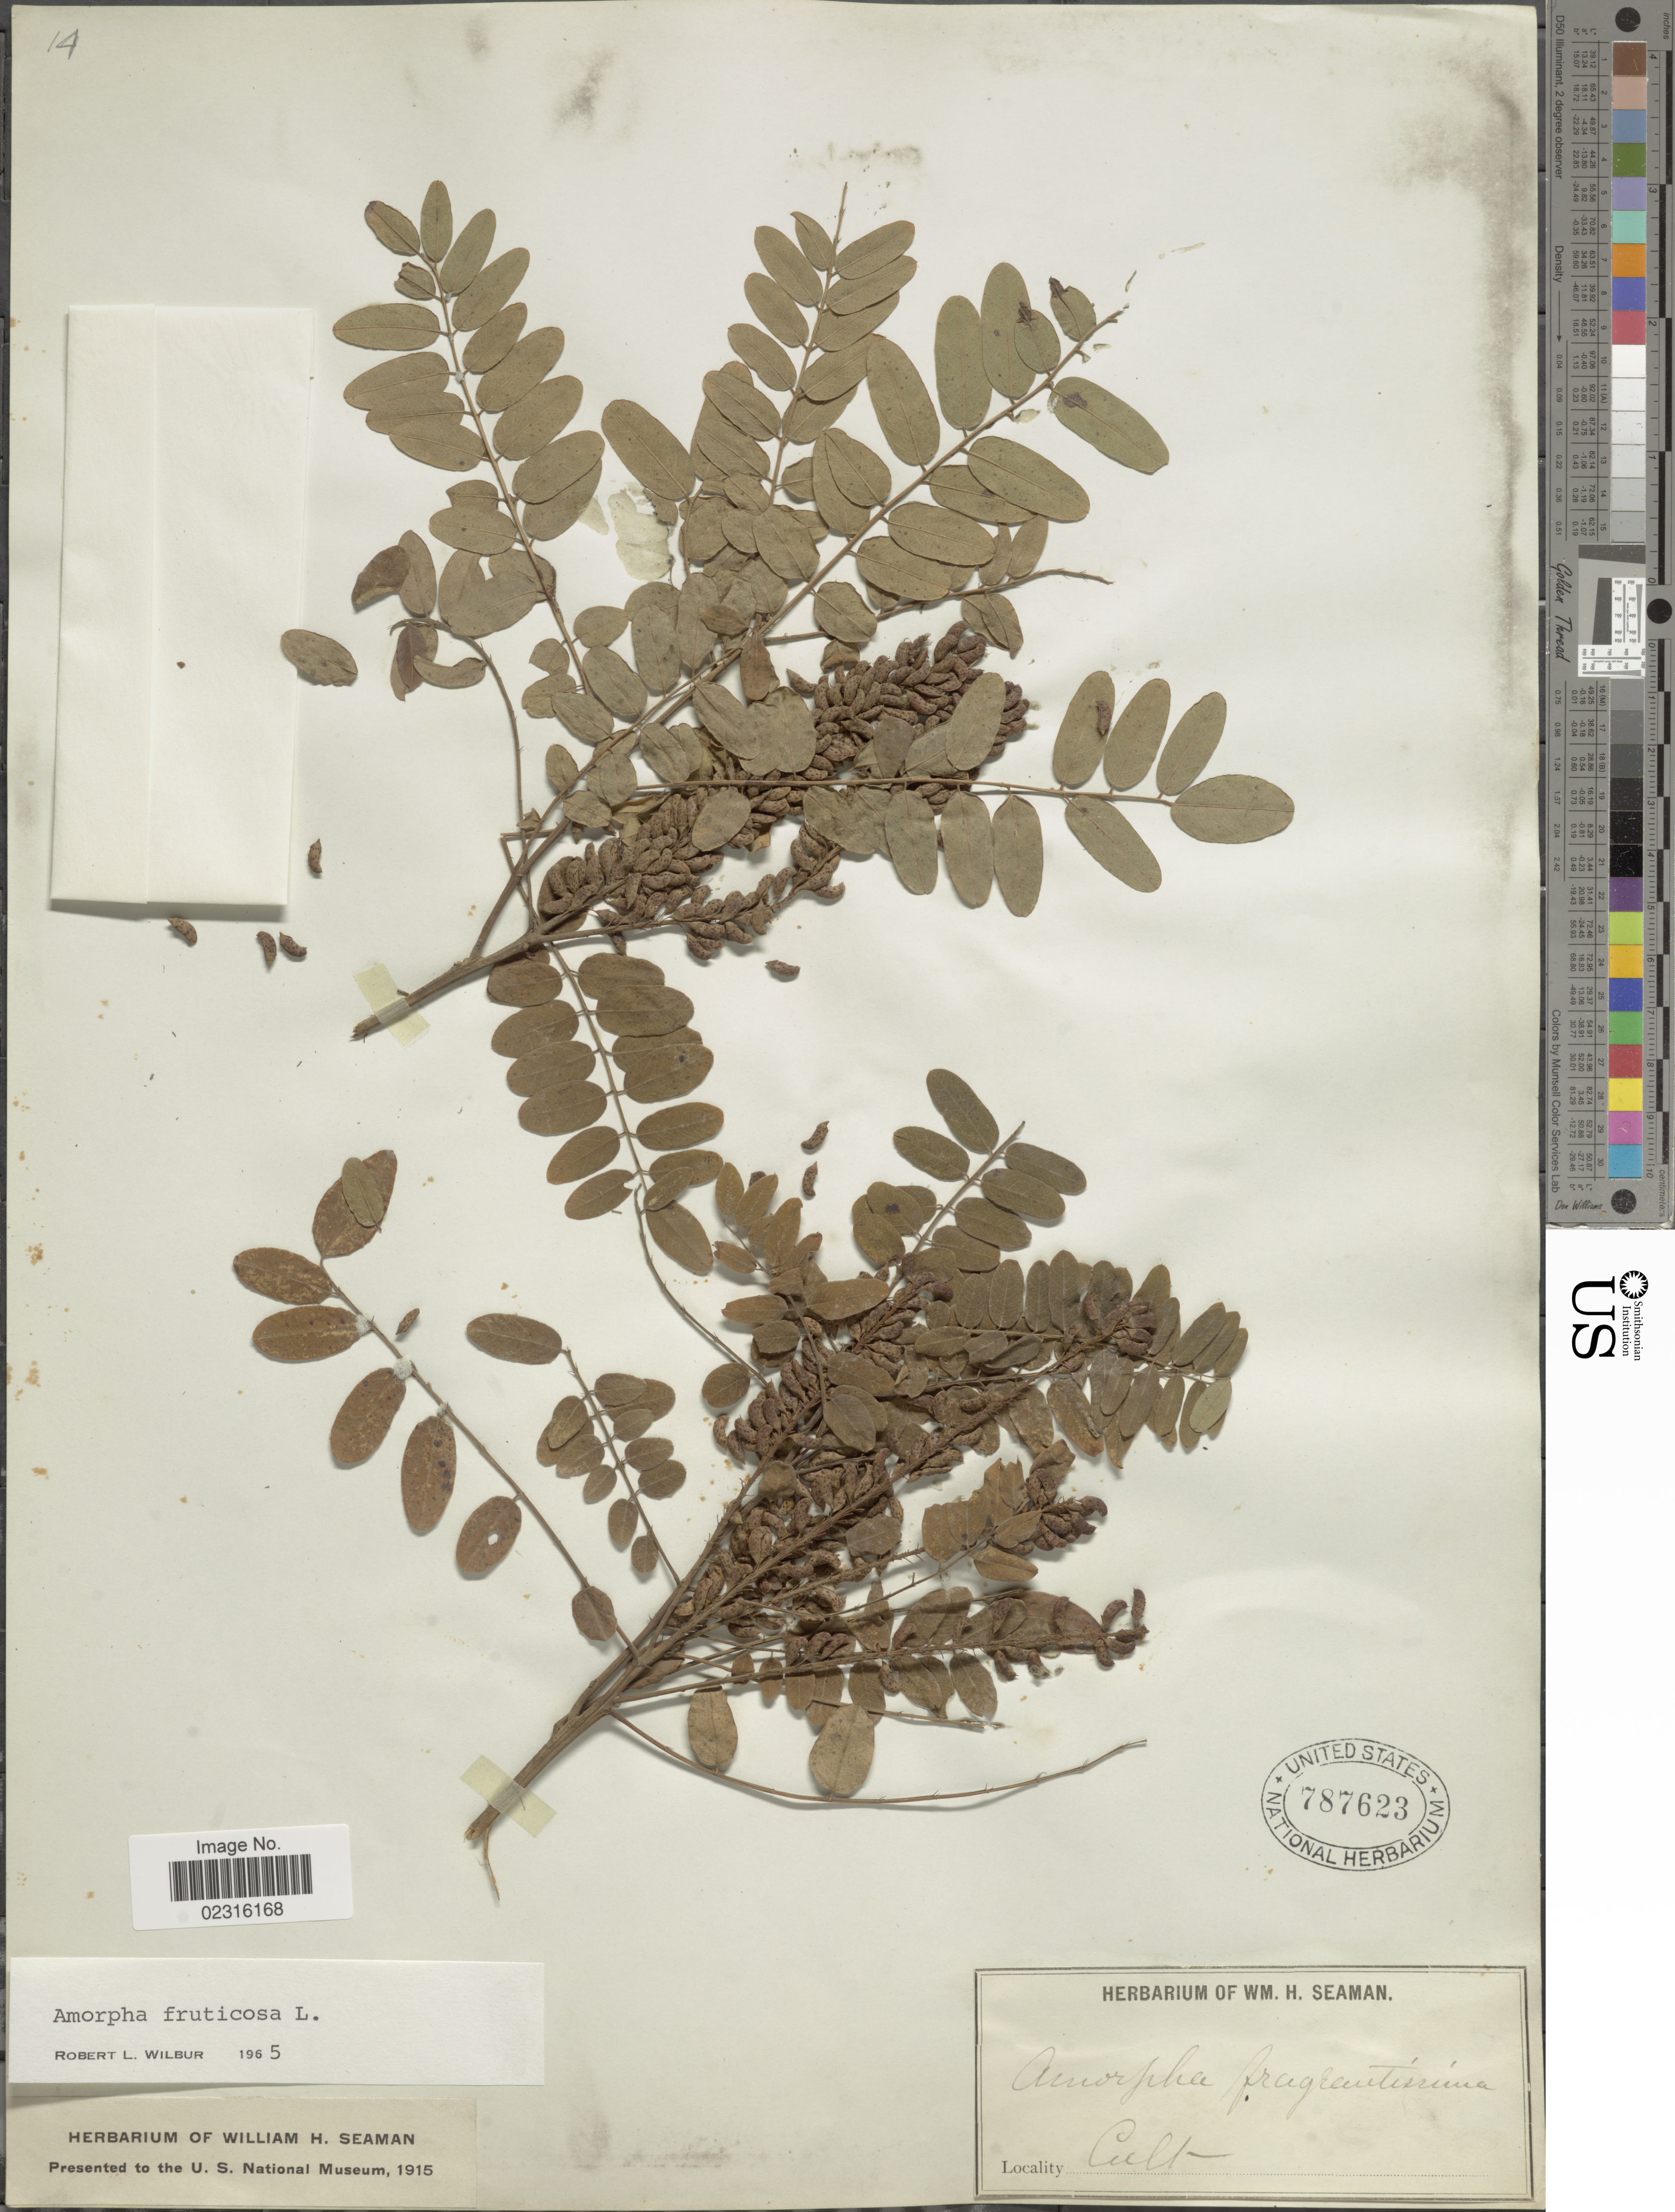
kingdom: Plantae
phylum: Tracheophyta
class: Magnoliopsida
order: Fabales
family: Fabaceae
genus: Amorpha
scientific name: Amorpha fruticosa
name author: L.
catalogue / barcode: US 787623